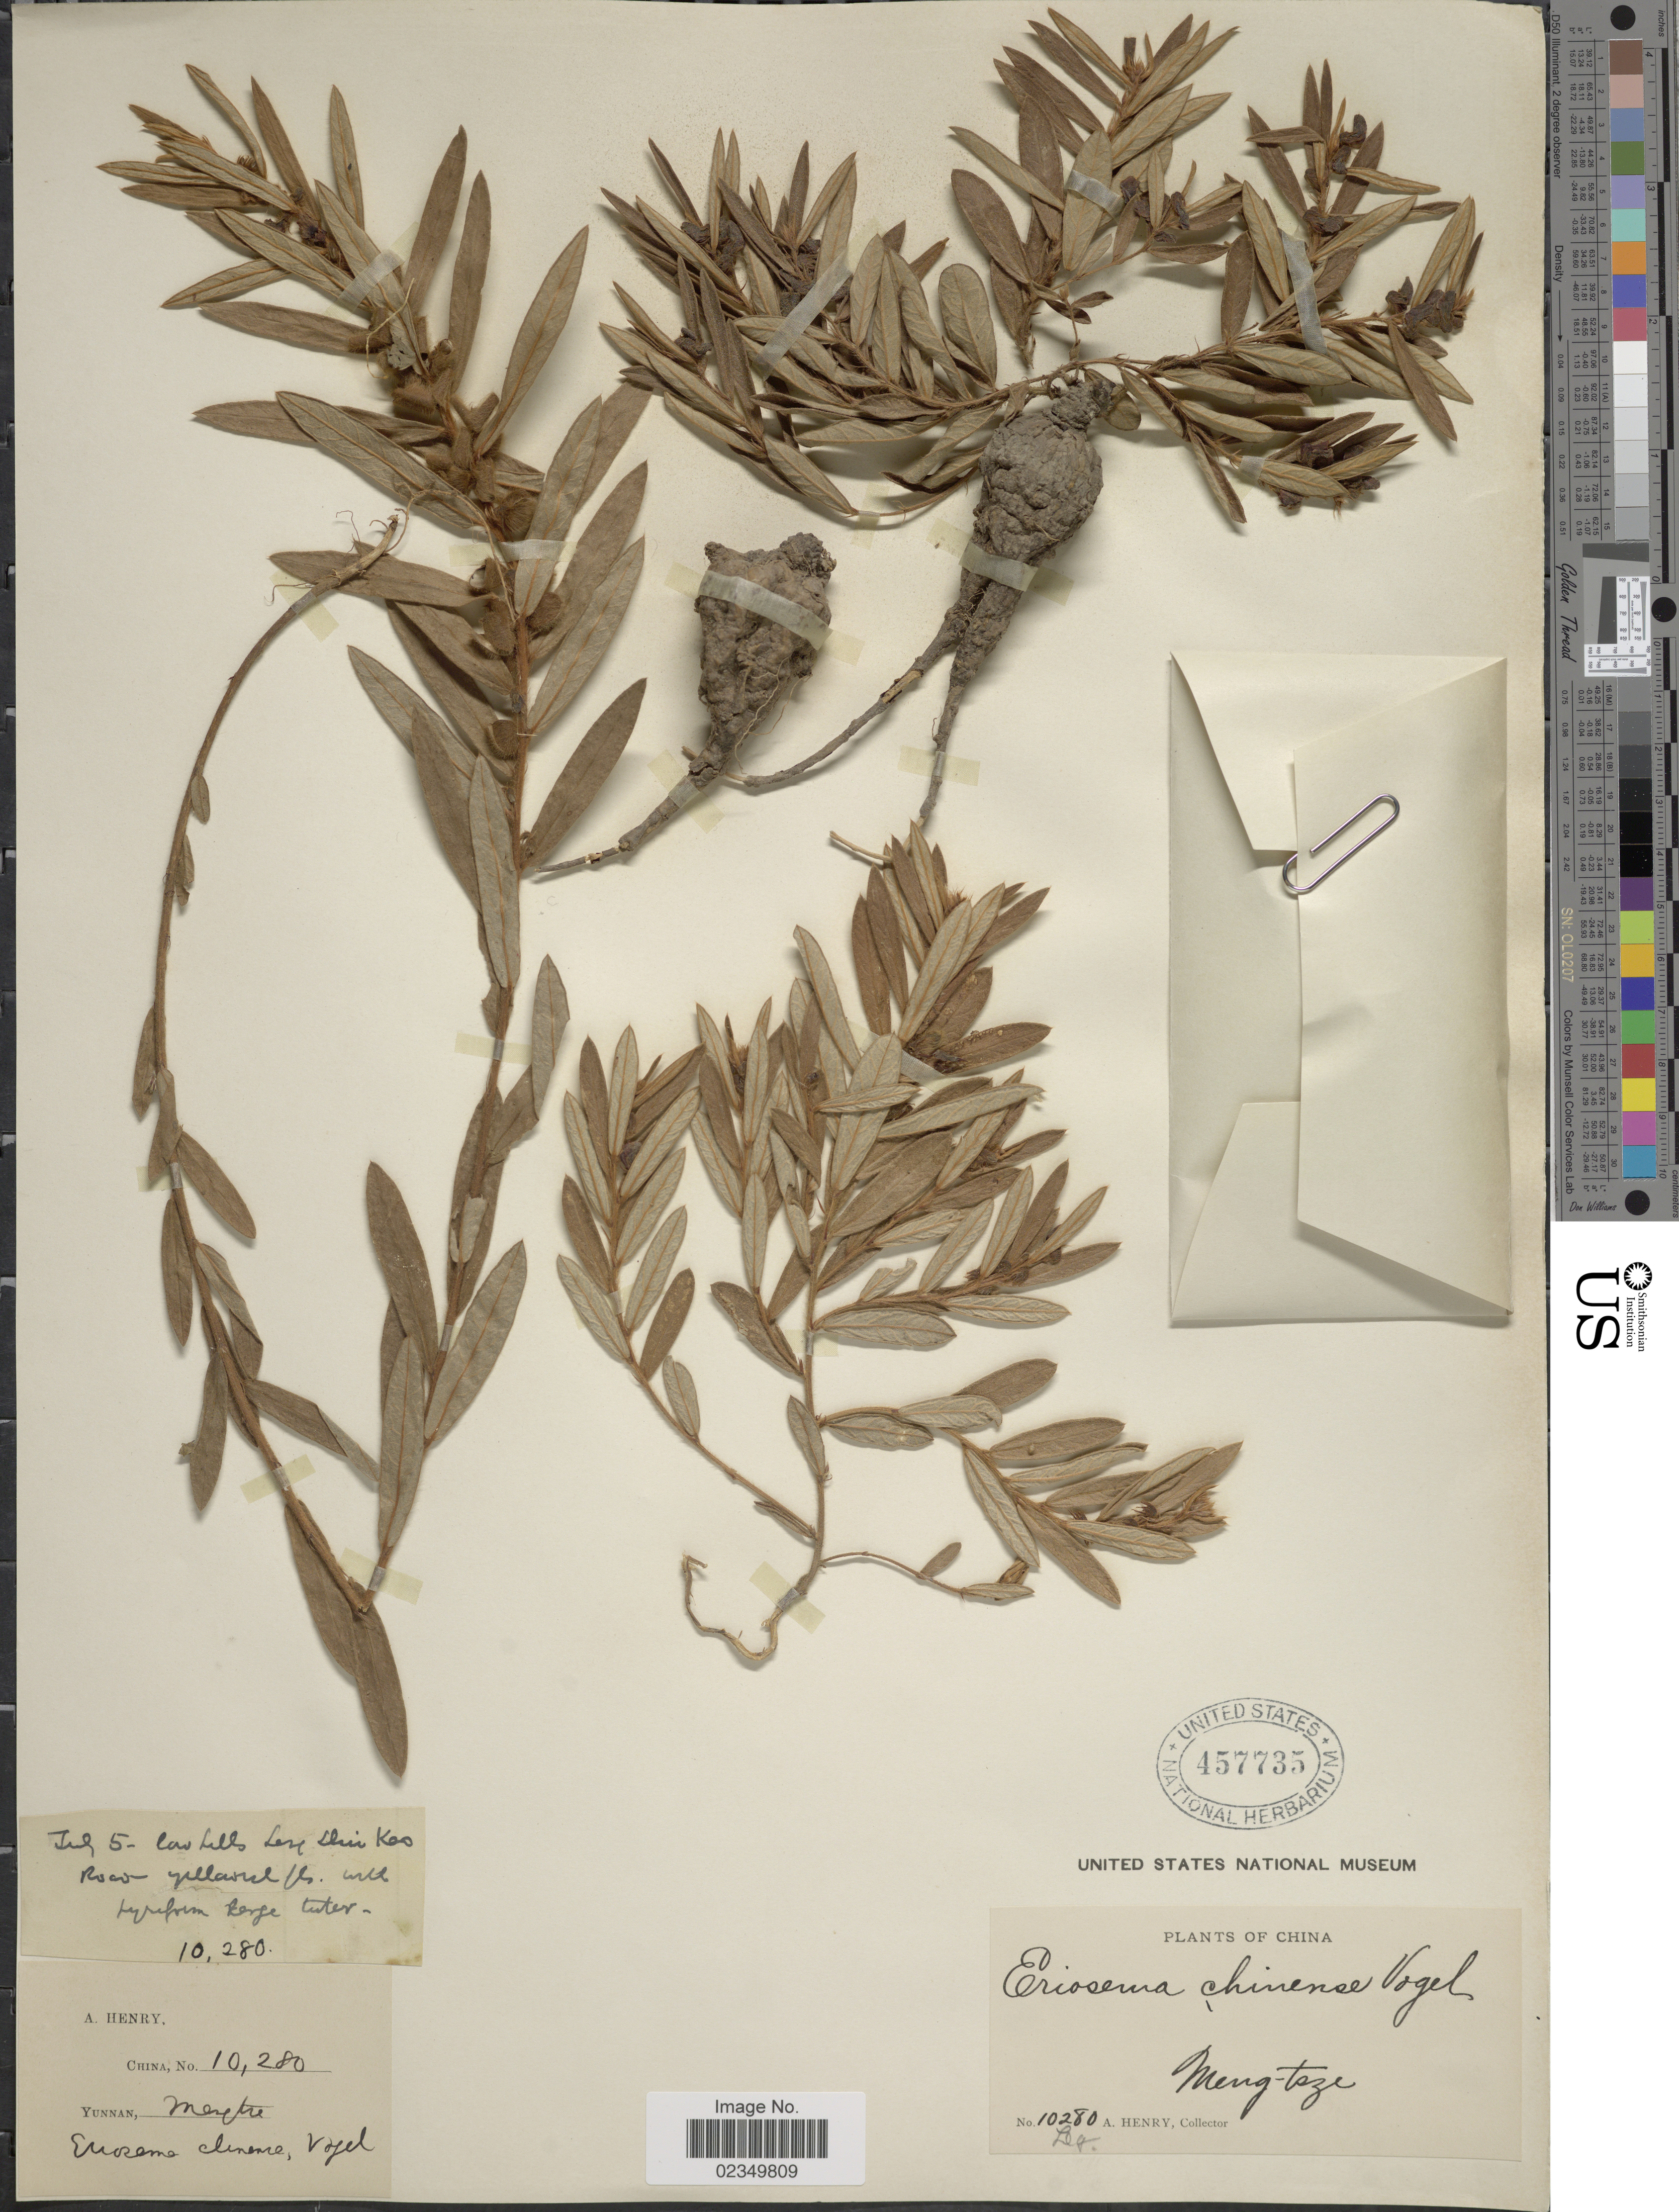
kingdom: Plantae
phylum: Tracheophyta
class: Magnoliopsida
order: Fabales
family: Fabaceae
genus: Eriosema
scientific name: Eriosema chinense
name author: Vogel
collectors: A. Henry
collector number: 10280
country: China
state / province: Yunnan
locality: Meng-tsze. low hills Leng Shui Keo Road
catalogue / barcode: US 457735